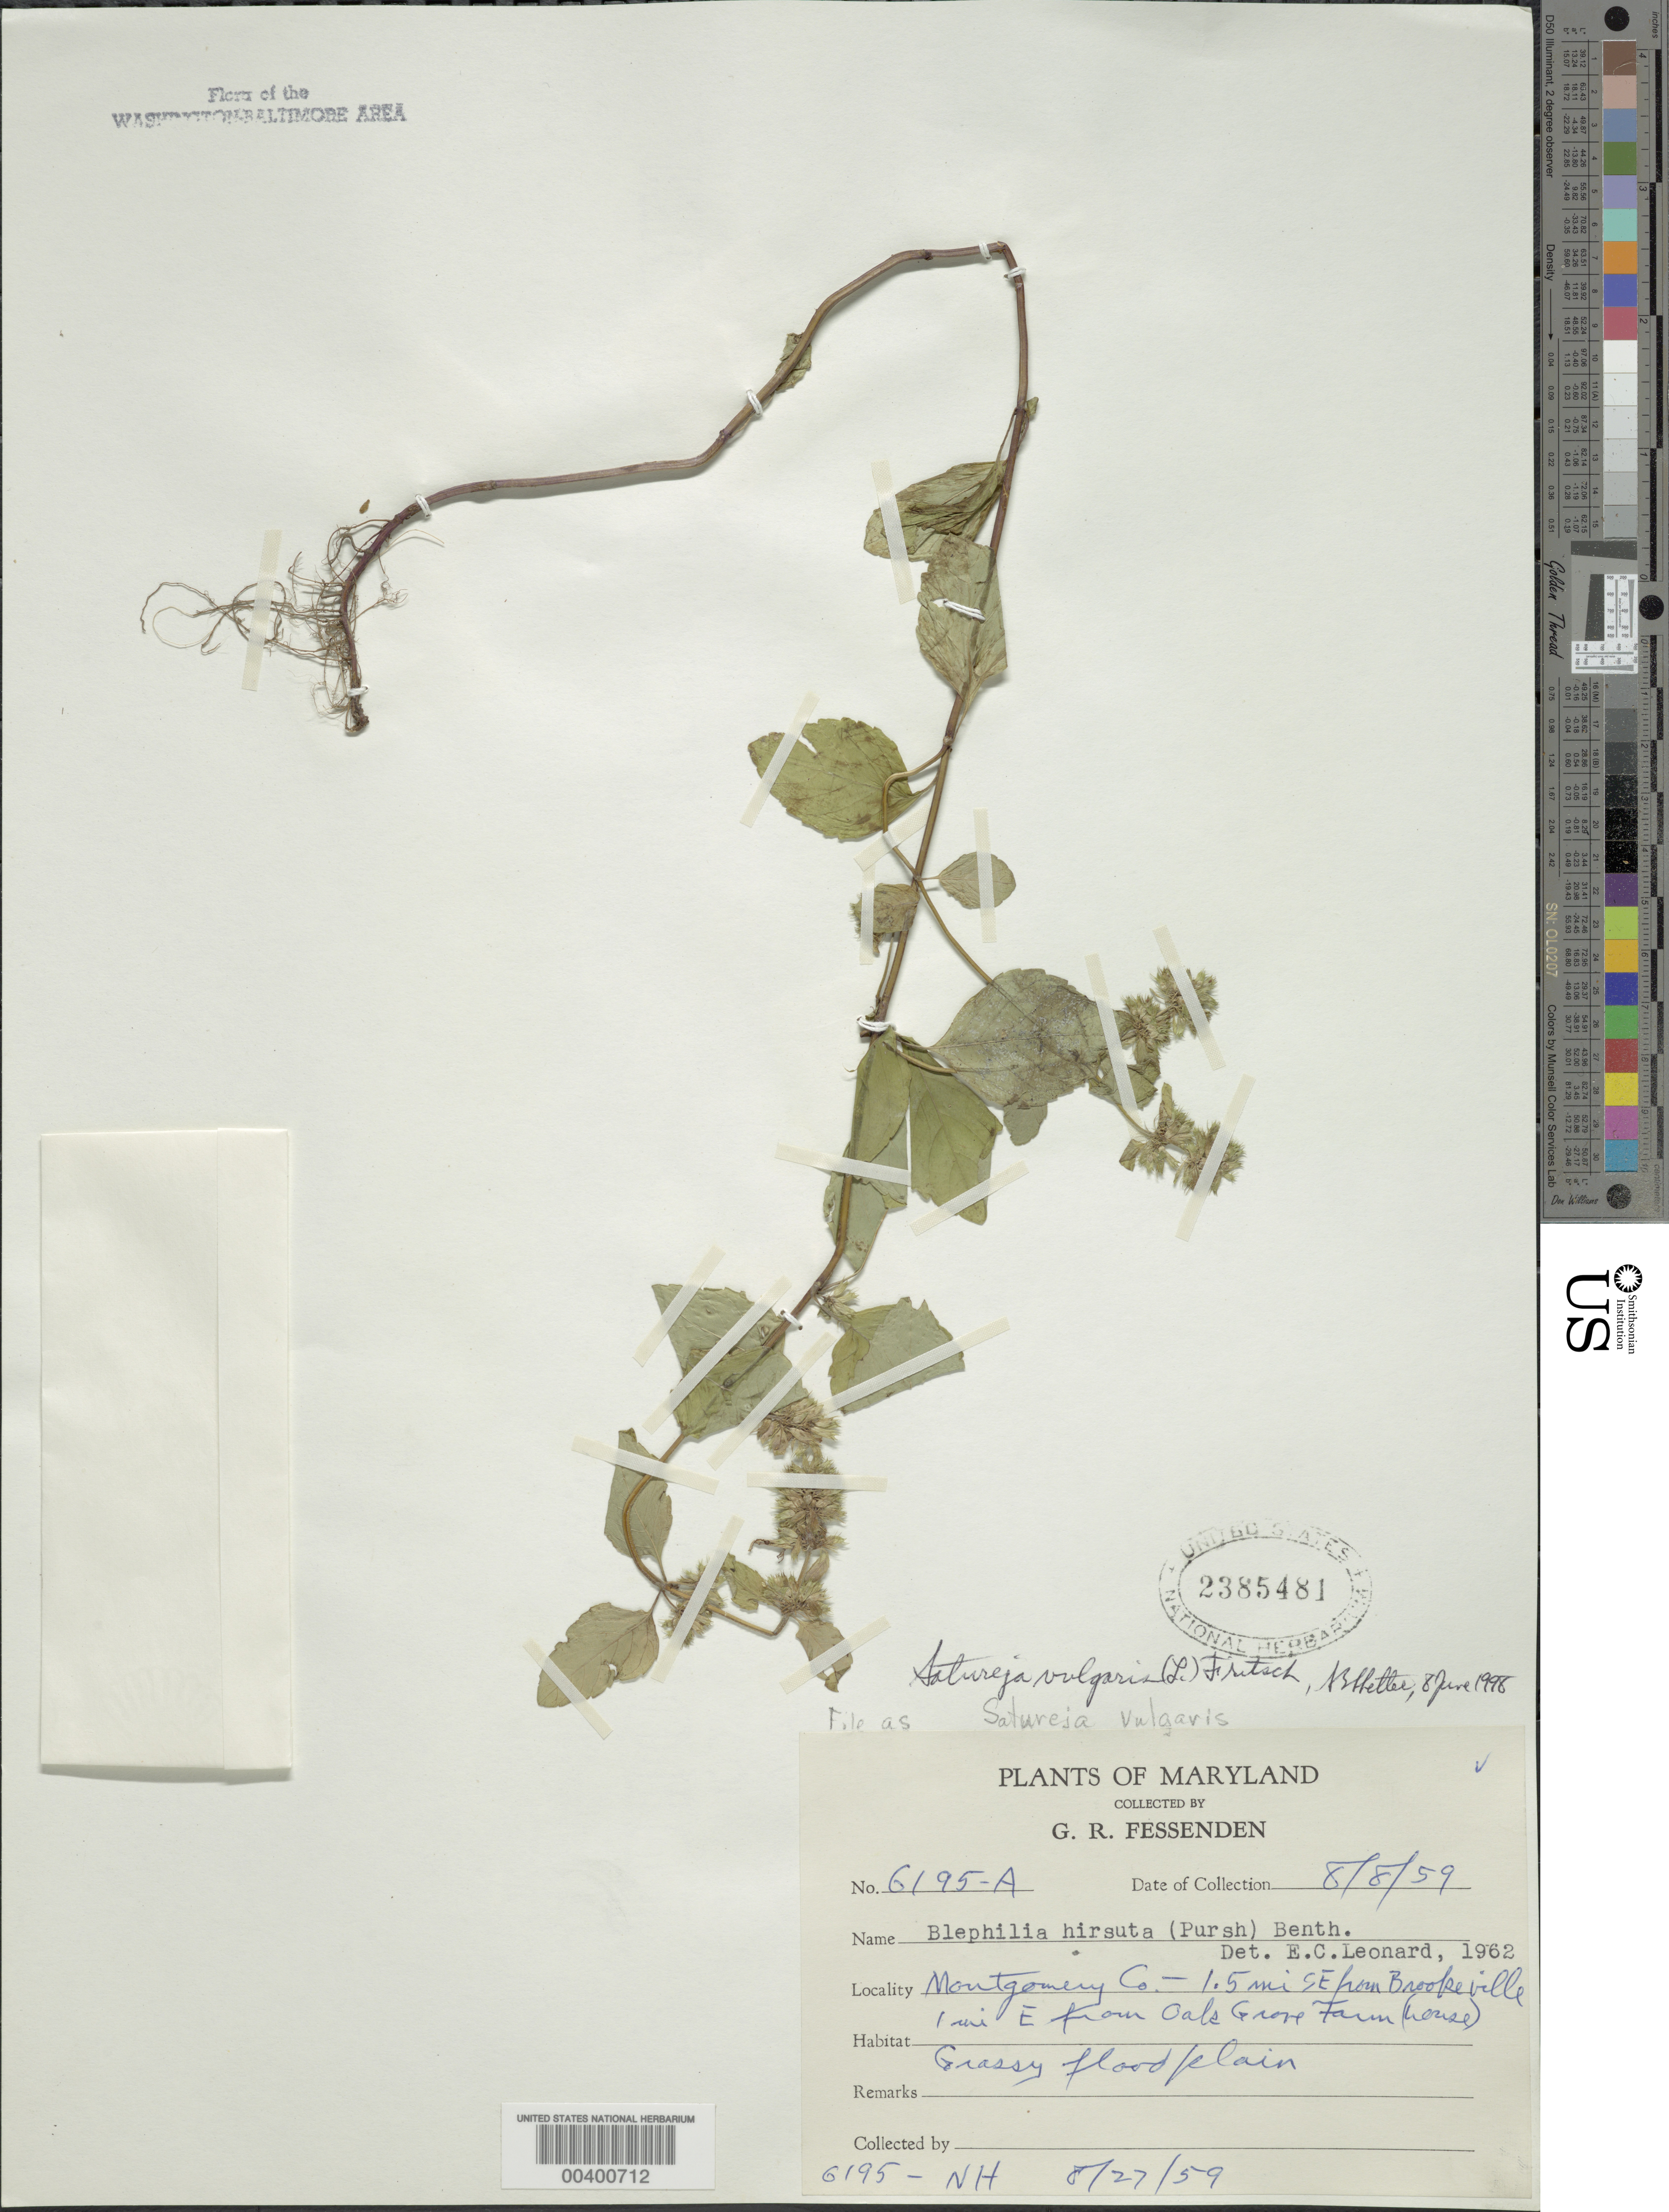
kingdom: Plantae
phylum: Tracheophyta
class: Magnoliopsida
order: Lamiales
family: Lamiaceae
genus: Clinopodium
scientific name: Clinopodium vulgare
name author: L.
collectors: G. Fessenden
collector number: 6195A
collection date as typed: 08 Aug 1959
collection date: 1959-08-08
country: United States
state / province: Maryland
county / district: Montgomery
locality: Southeast of Brookeville east of Oak Grove Farm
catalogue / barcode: US 2385481